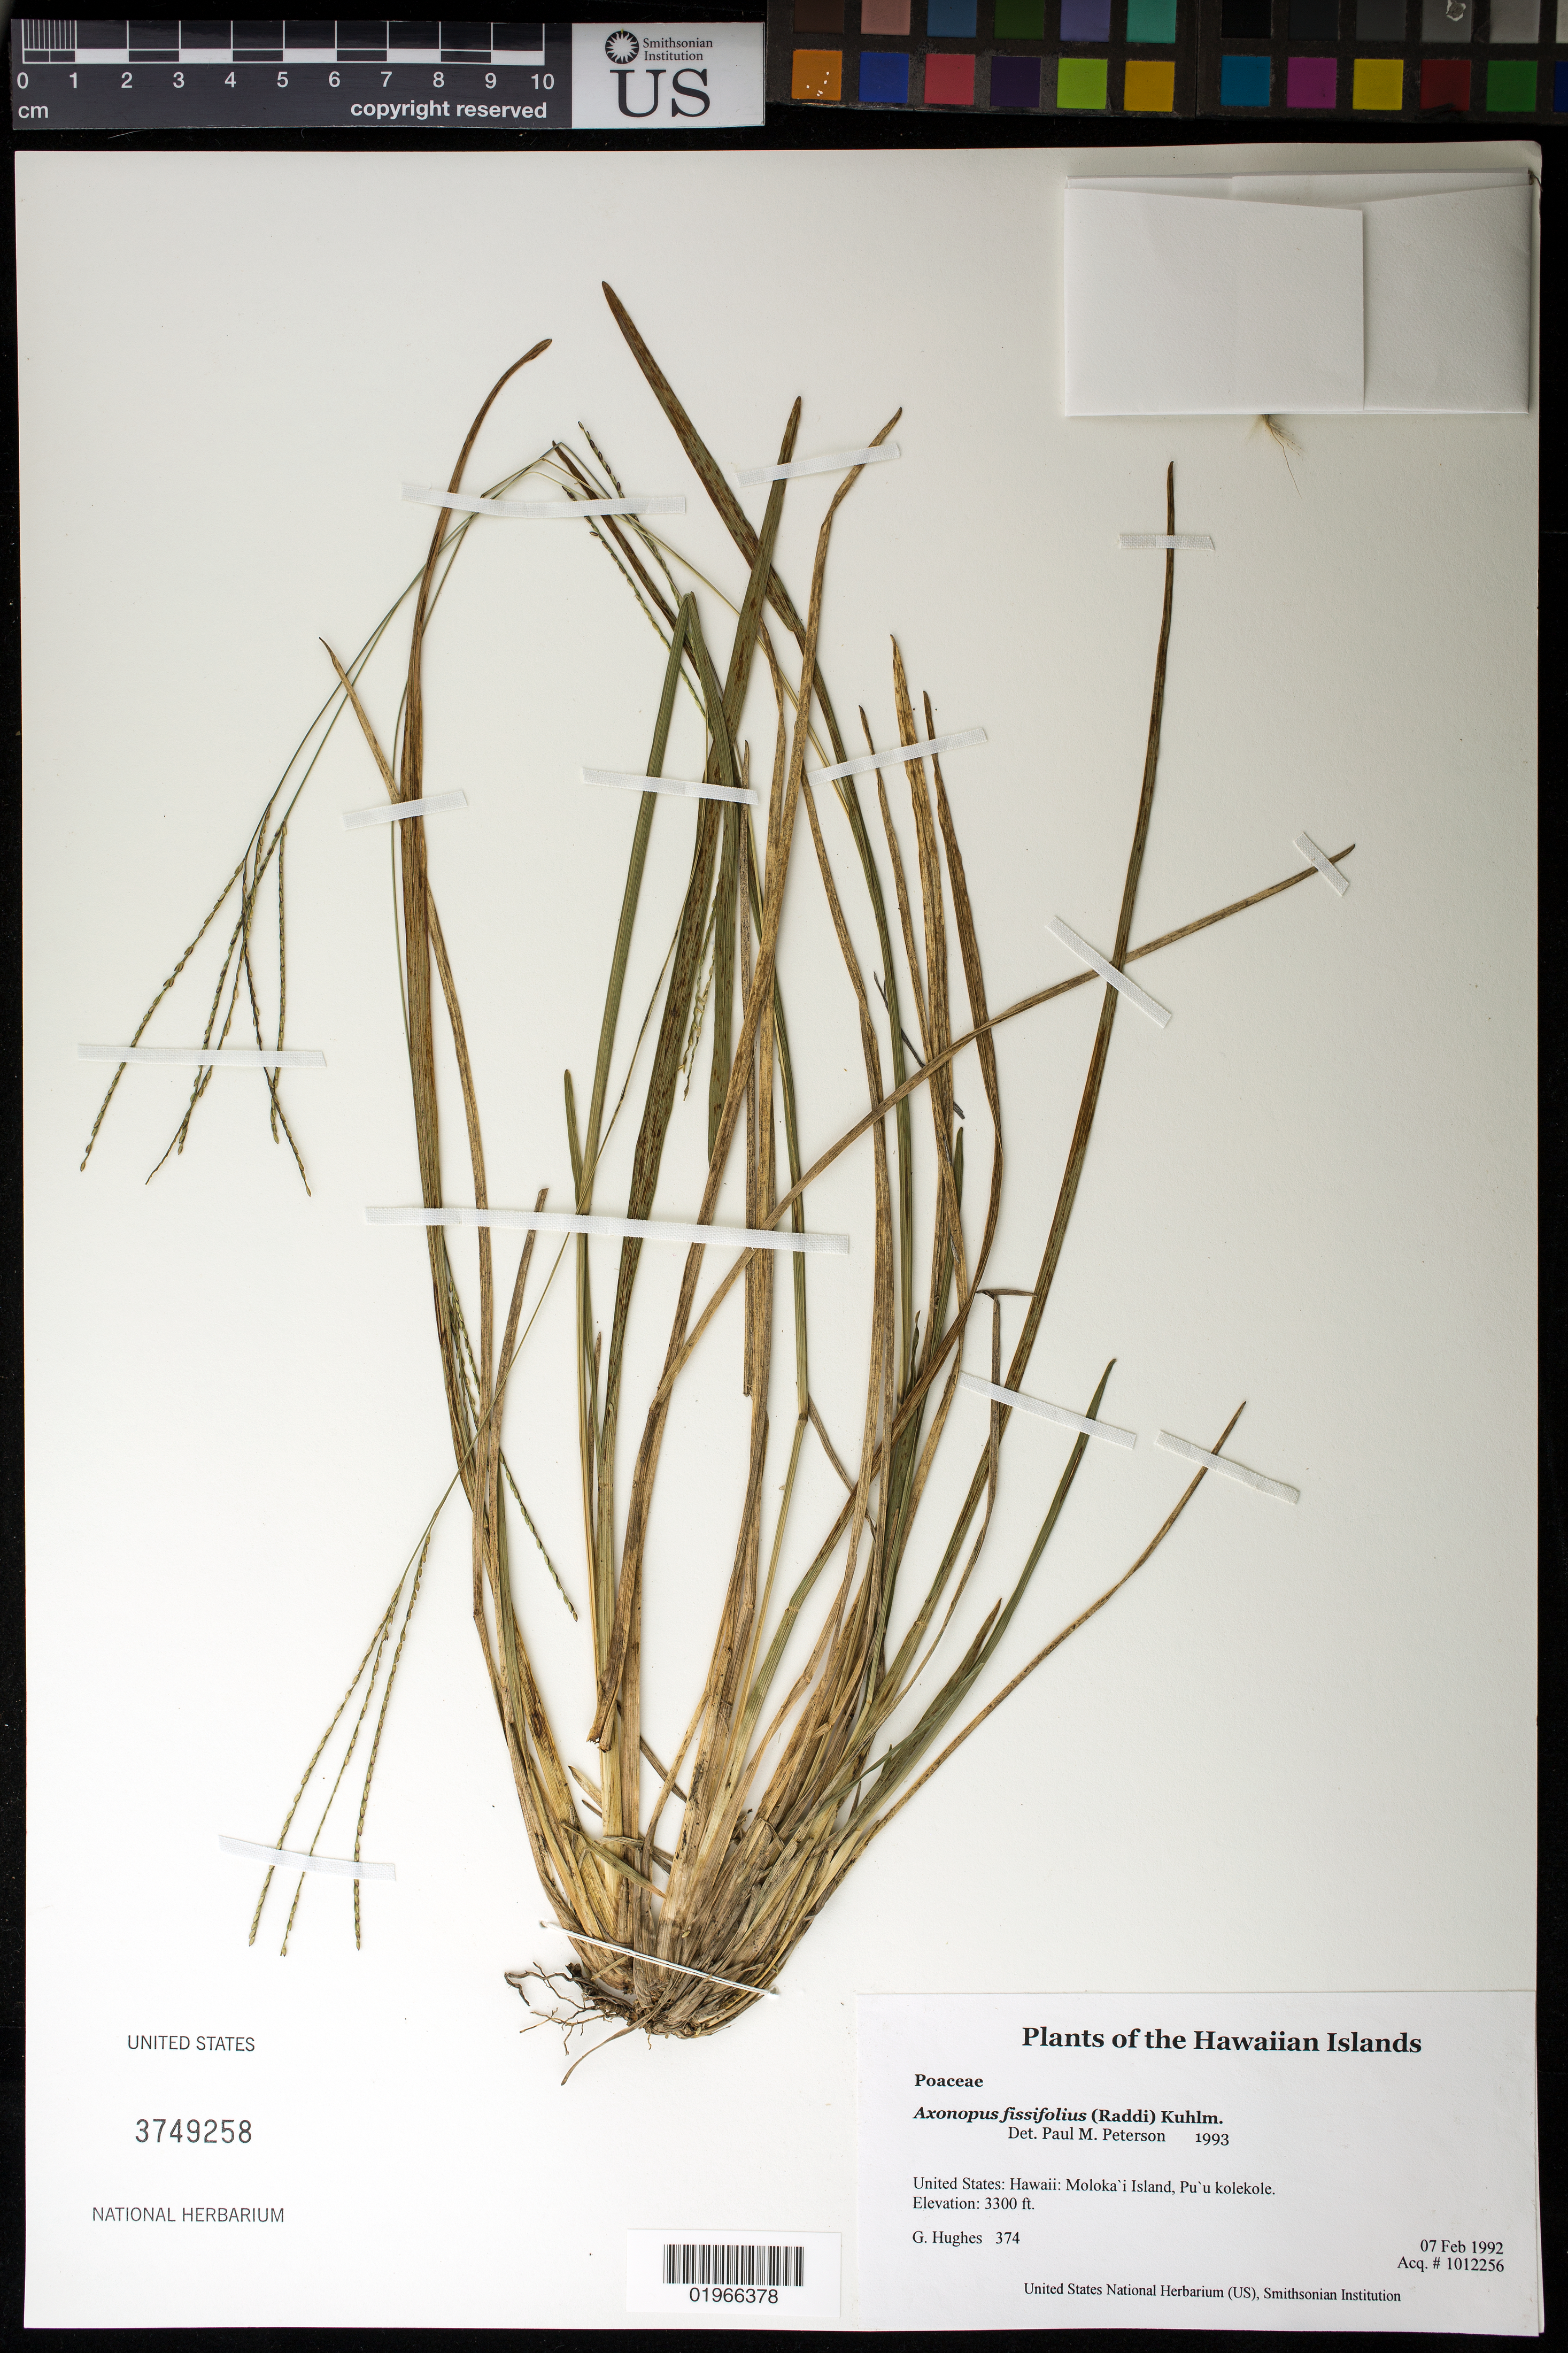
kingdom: Plantae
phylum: Tracheophyta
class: Liliopsida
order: Poales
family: Poaceae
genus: Axonopus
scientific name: Axonopus fissifolius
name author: (Raddi) Kuhlm.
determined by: Peterson, Paul M., (BOT), Smithsonian Institution - National Museum of Natural History (UNITED STATES)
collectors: G. Hughes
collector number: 374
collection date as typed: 2-7-92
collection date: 1992-02-07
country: United States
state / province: Hawaii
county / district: Maui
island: Moloka'i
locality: Pu'u kolekole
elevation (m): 1006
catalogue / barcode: US 3749258